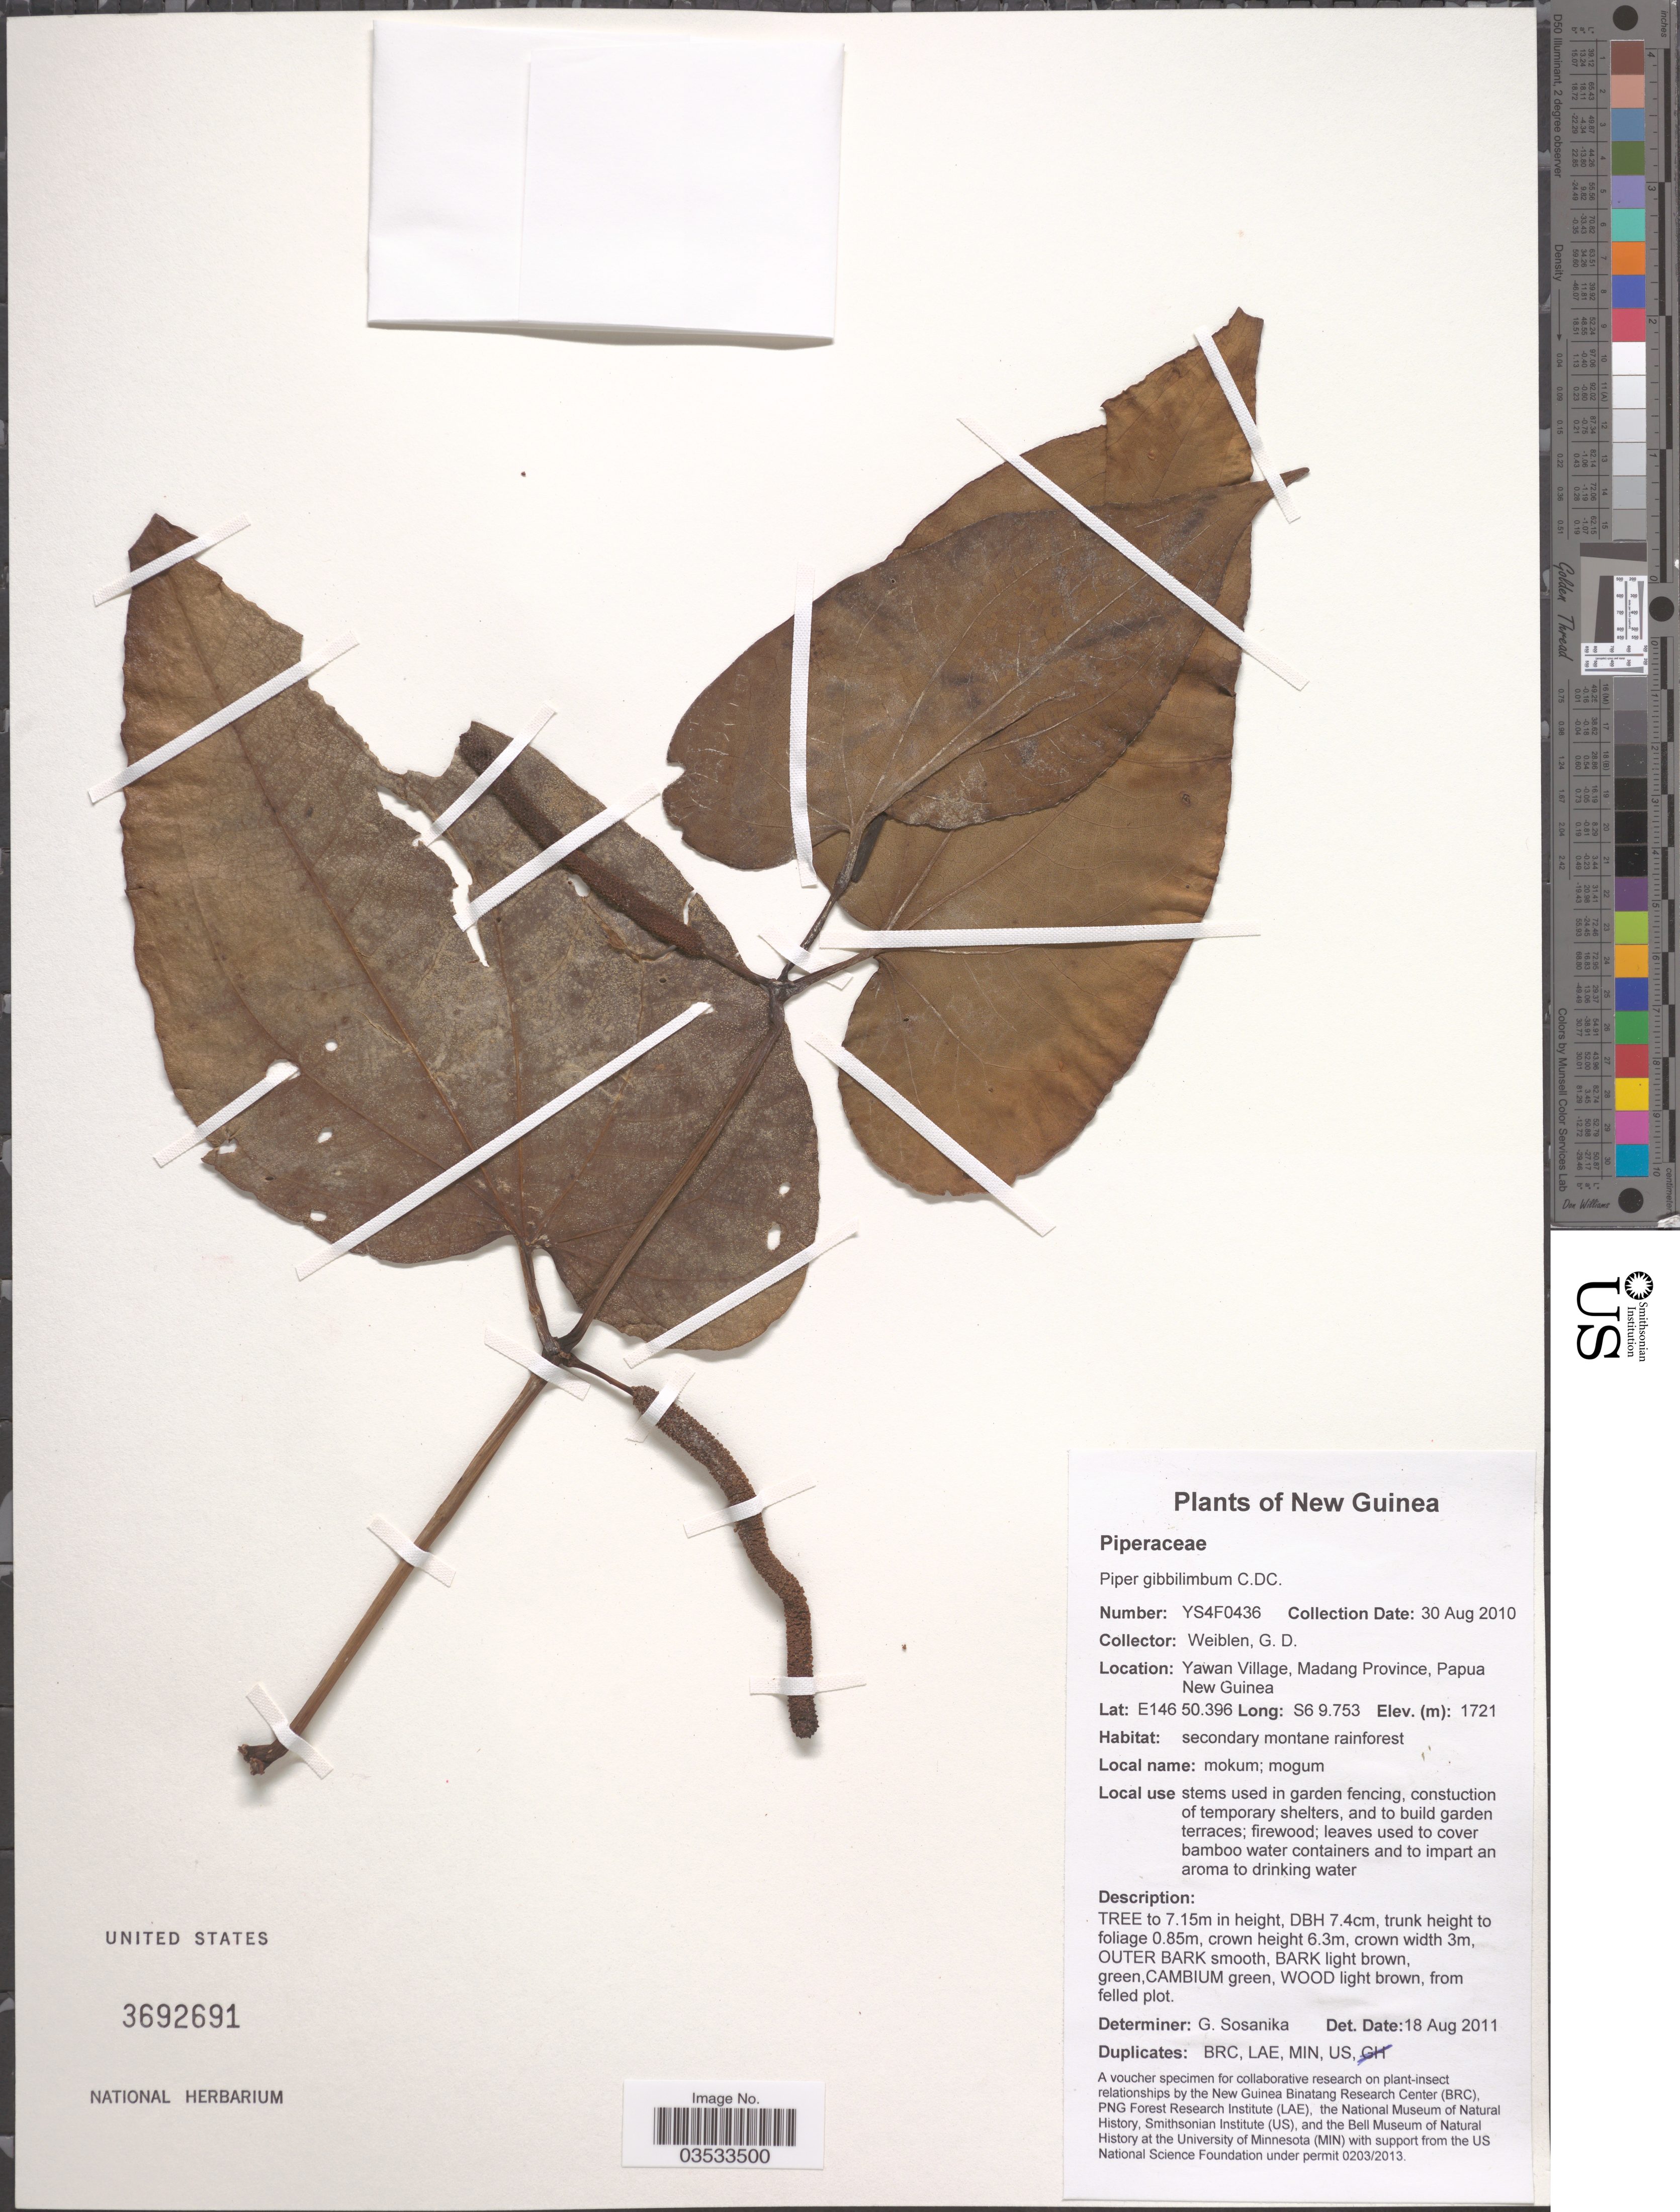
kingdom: Plantae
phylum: Tracheophyta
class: Magnoliopsida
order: Piperales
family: Piperaceae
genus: Piper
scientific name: Piper gibbilimbum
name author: C. DC.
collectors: G. D. Weiblen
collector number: YS4F0436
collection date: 2010-08-30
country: Papua New Guinea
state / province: Madang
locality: New Guinea. Yawan Village.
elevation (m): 1721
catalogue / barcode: US 3692691